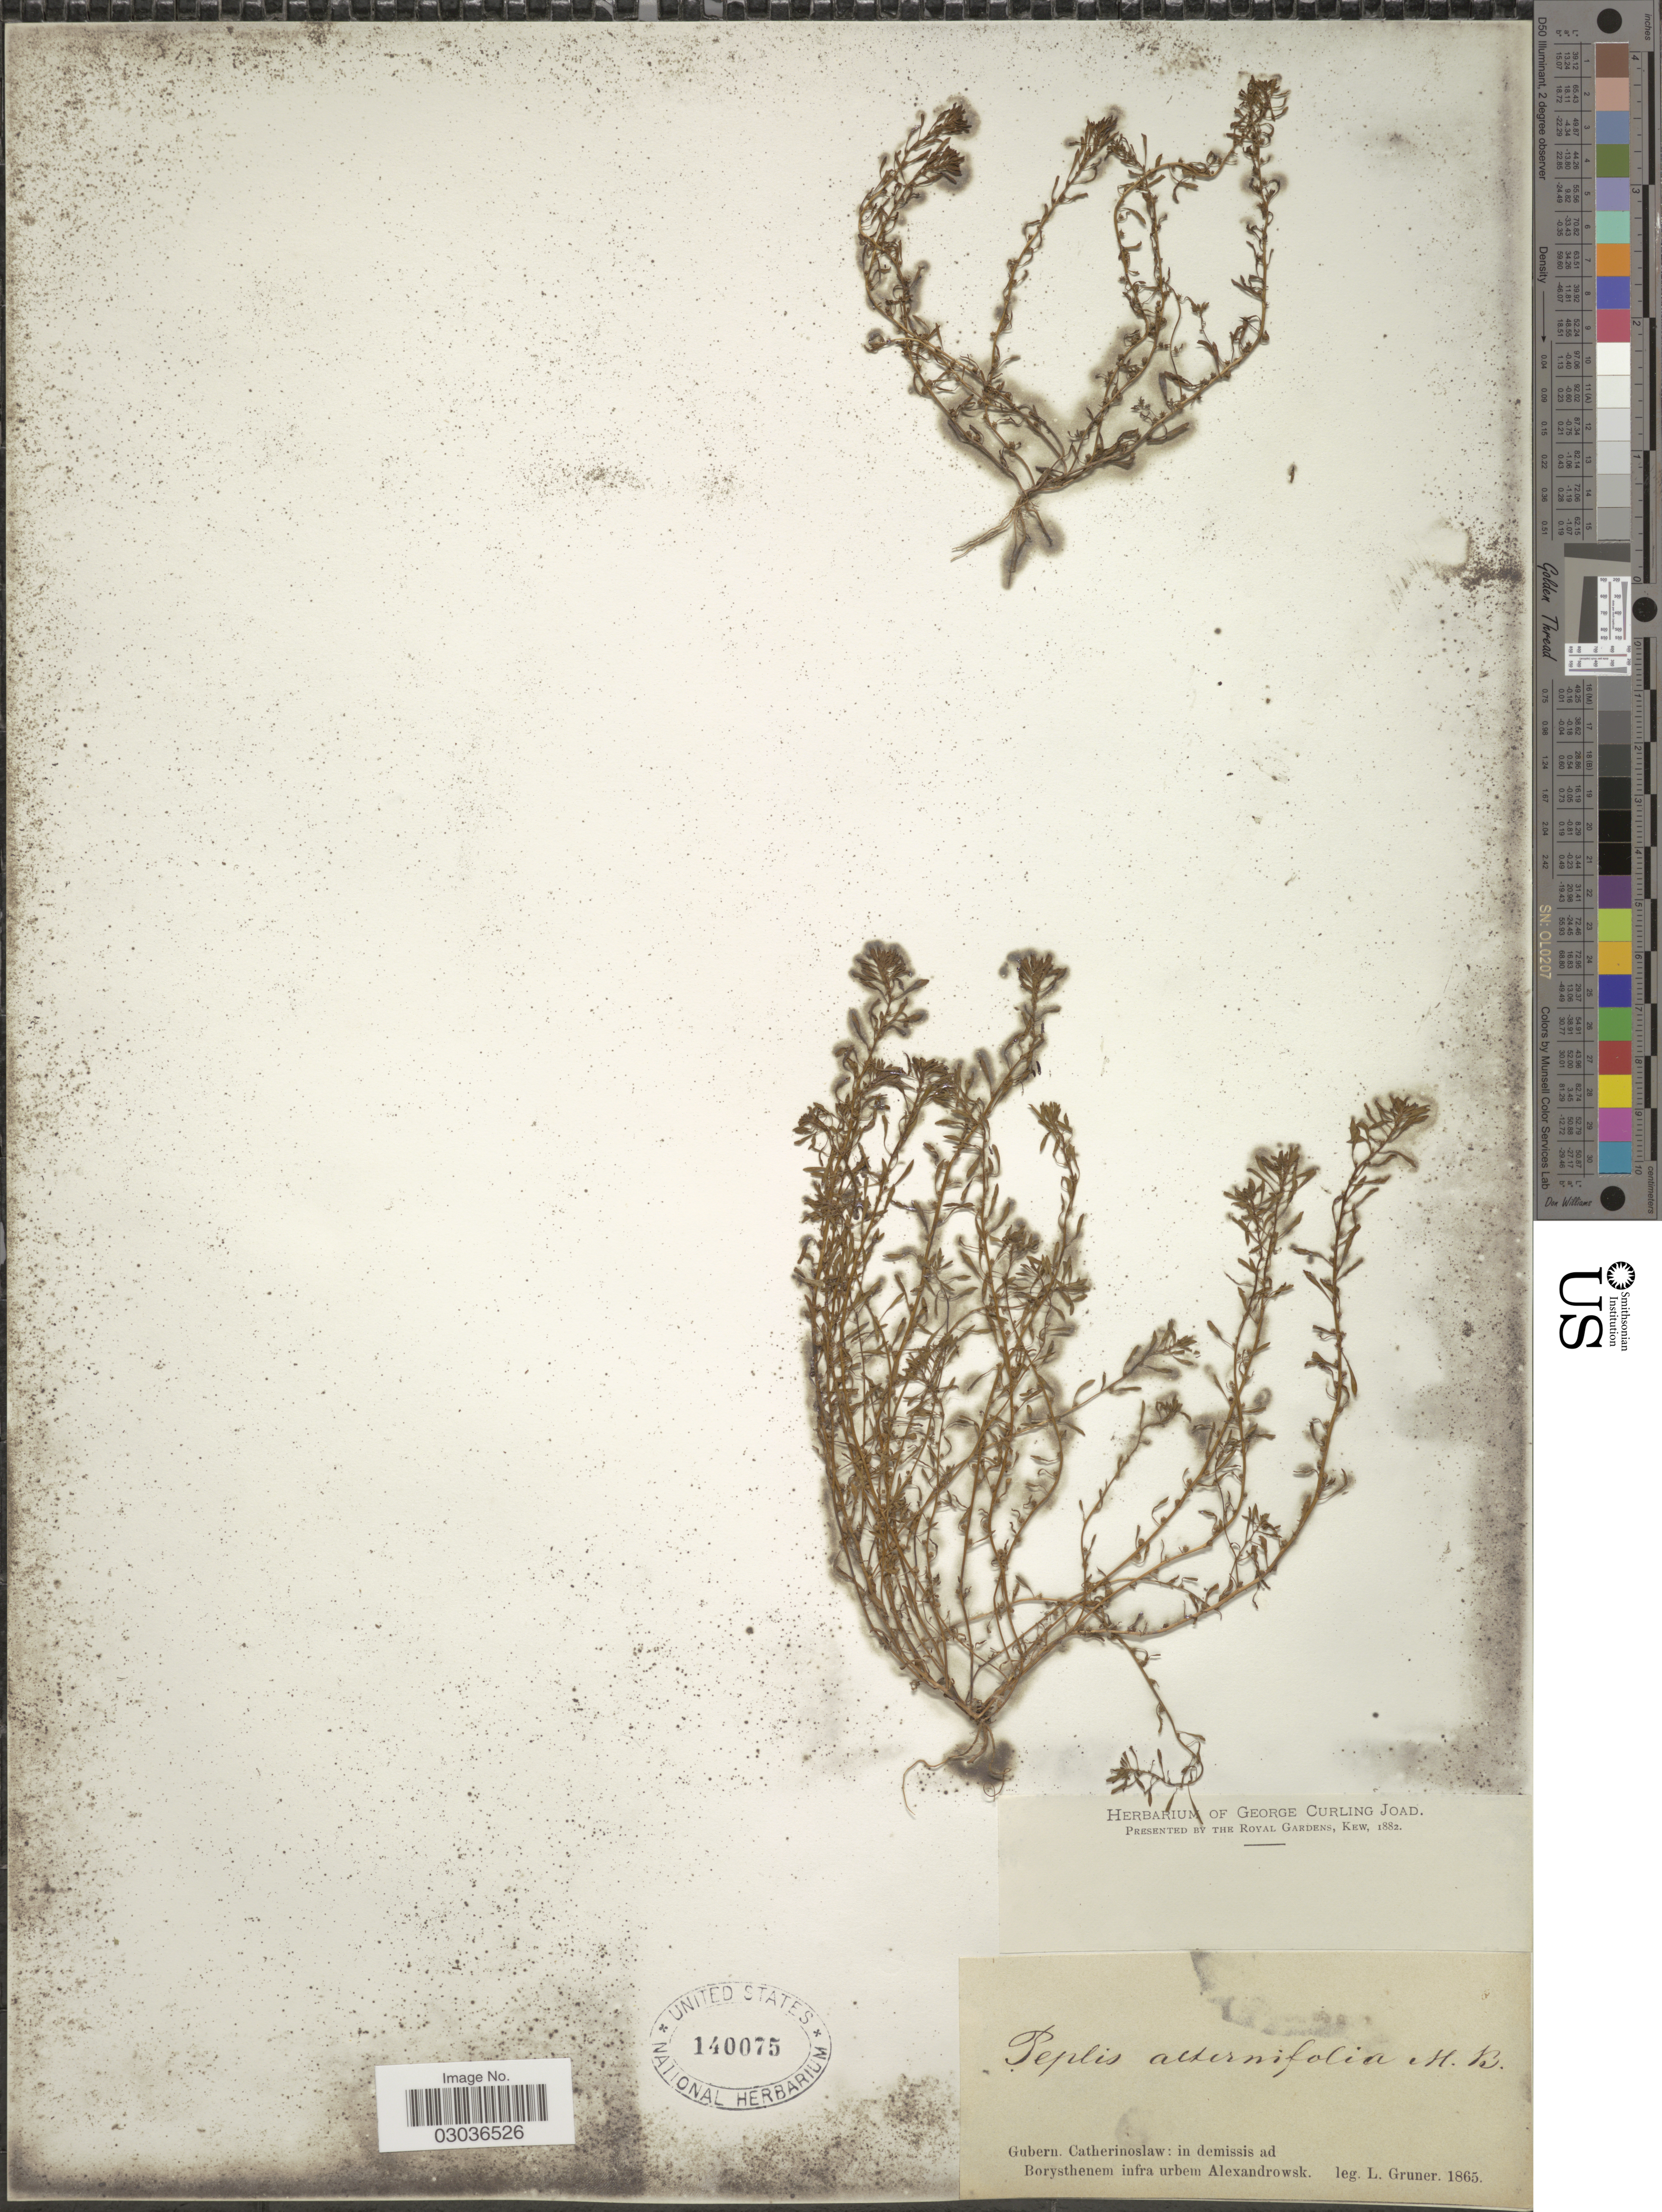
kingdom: Plantae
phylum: Tracheophyta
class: Magnoliopsida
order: Myrtales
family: Lythraceae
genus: Lythrum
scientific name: Lythrum volgense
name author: D.A. Webb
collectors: L. F. Gruner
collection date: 1865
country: Ukraine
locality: Gubern. Catherinoslaw: in demissis ad Borysthenem infra urbem Alexandrowsk.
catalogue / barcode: US 140075